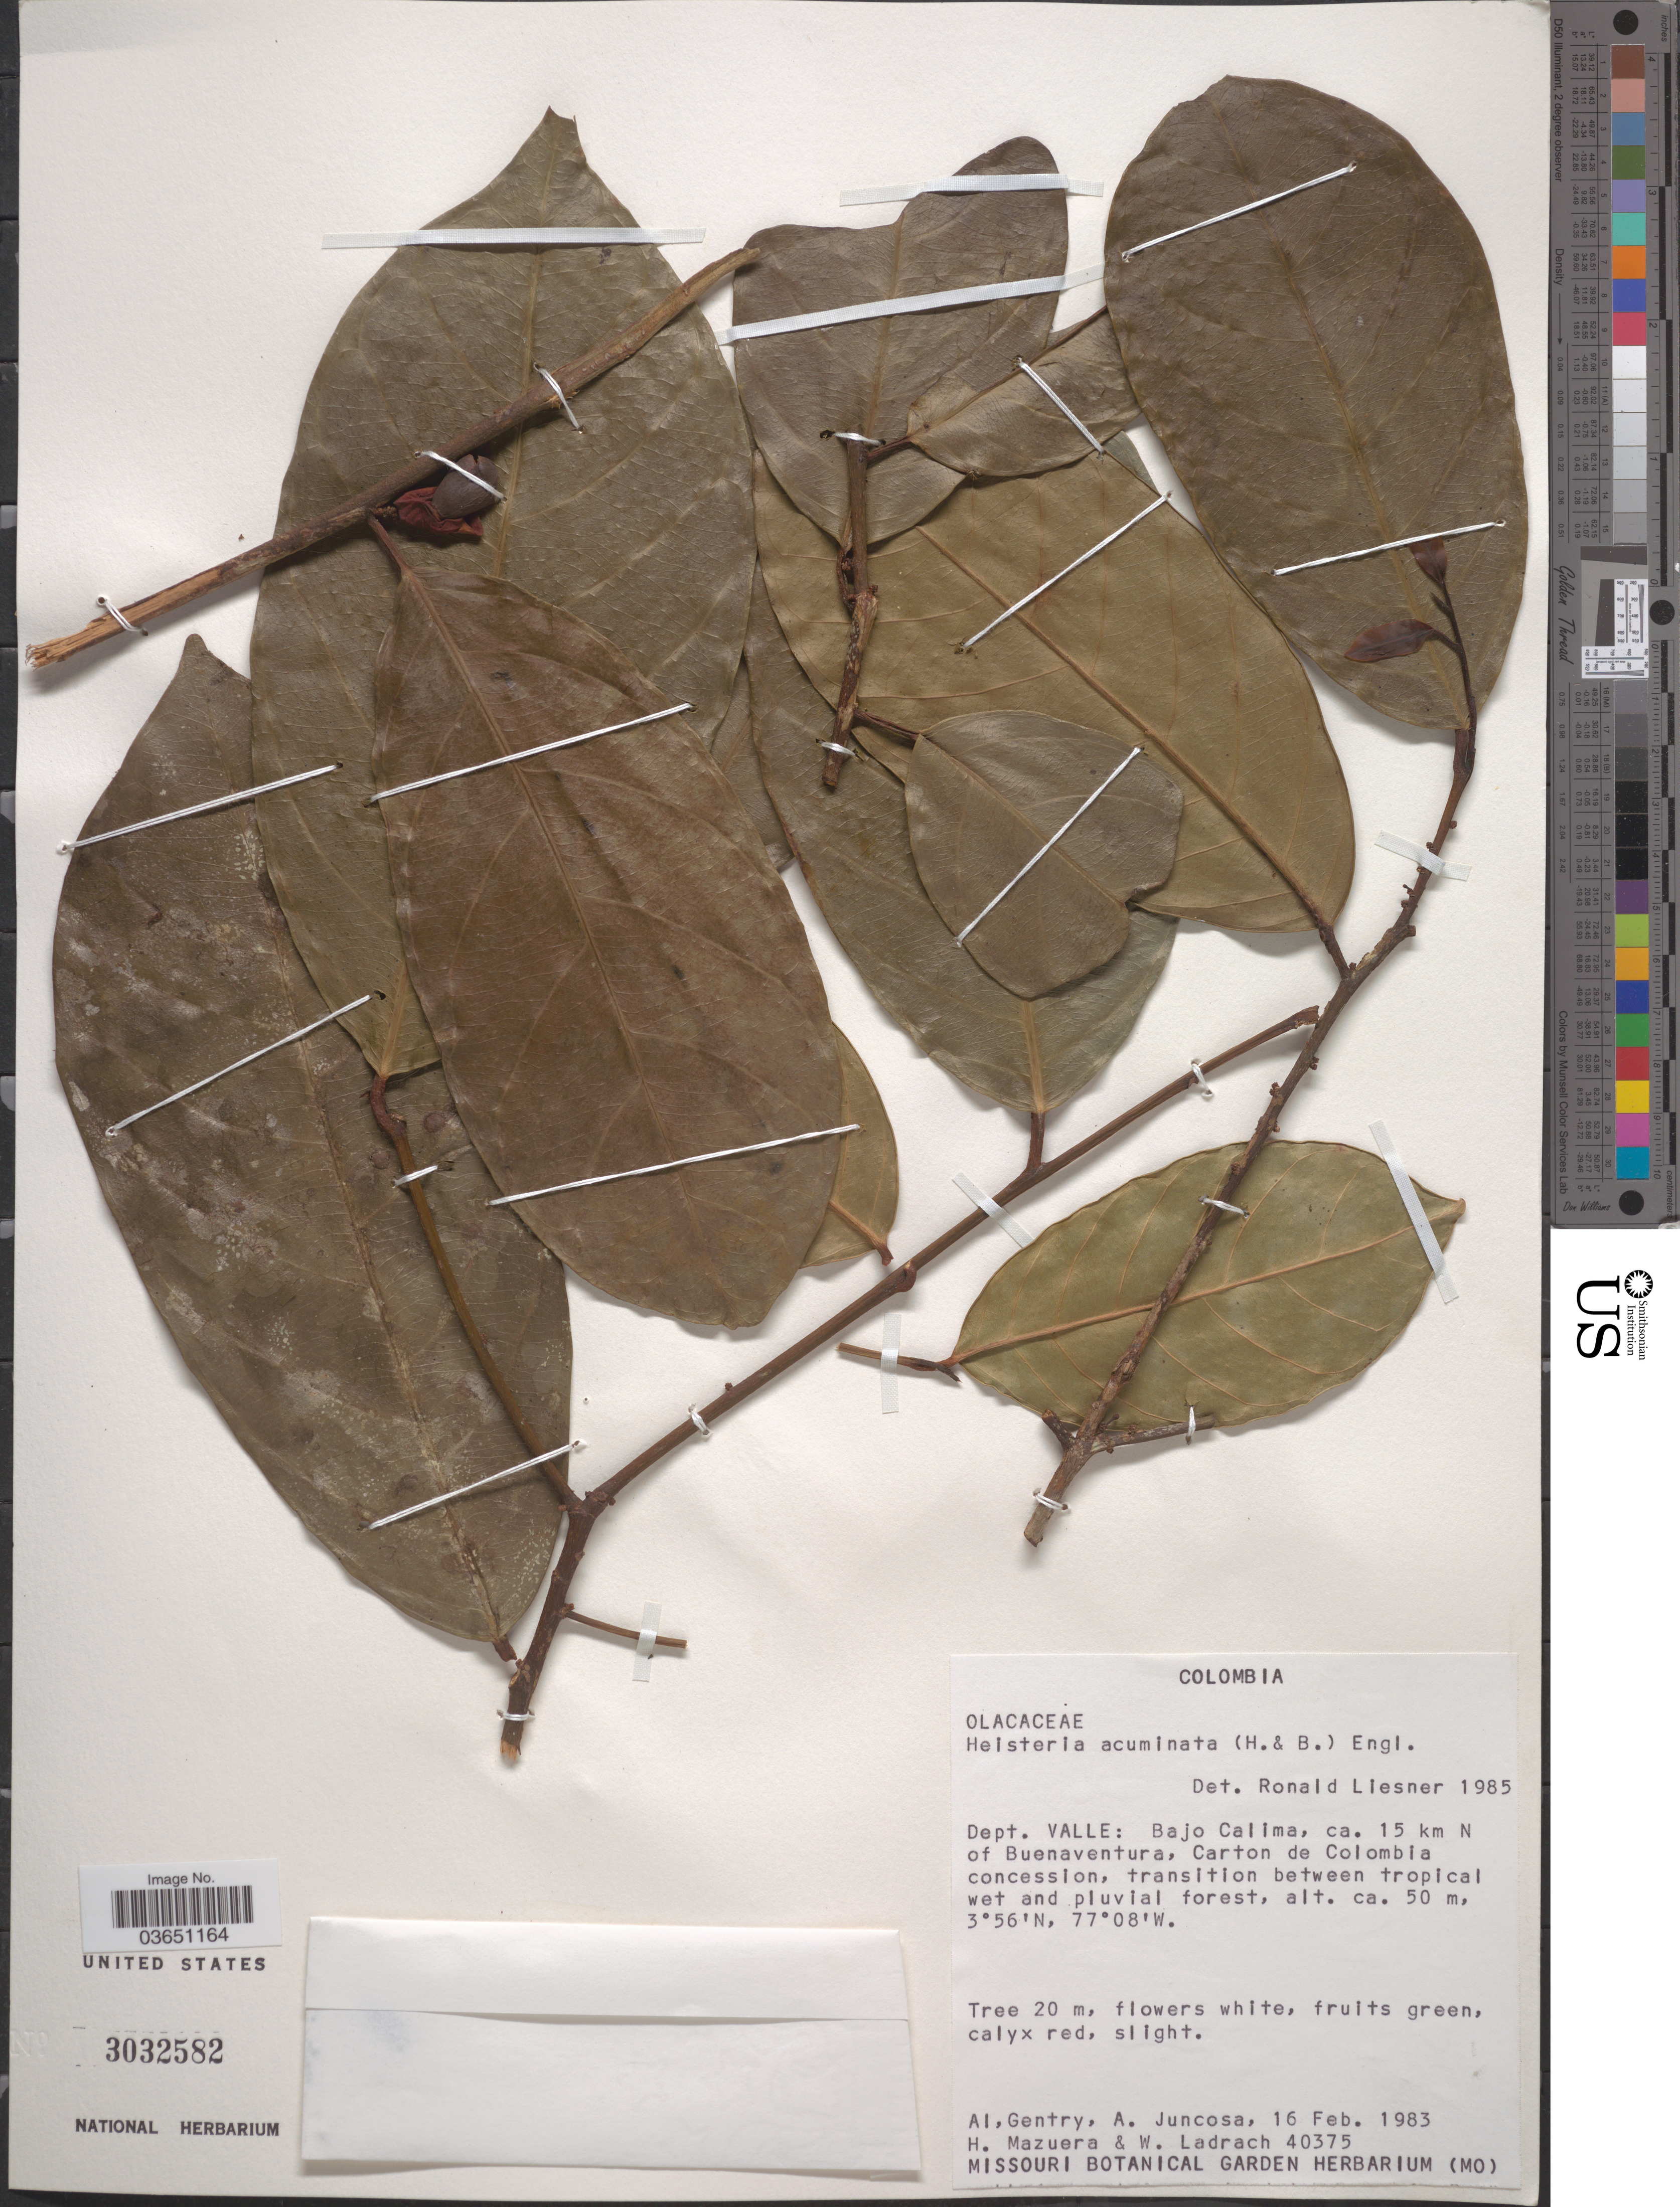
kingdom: Plantae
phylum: Tracheophyta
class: Magnoliopsida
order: Santalales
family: Erythropalaceae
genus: Heisteria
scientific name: Heisteria acuminata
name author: (Humb. & Bonpl.) Engl.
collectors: A. H. Gentry, A. Juncosa, H. Mazuera & W. Ladrach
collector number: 40375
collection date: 1983-02-16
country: Colombia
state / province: Valle del Cauca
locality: Dept. Valle: Bajo Calima, ca. 15 km N of Buenaventura, Carton de Colombia concession, transition between tropical wet and pluvial forest.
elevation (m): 50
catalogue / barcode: US 3032582